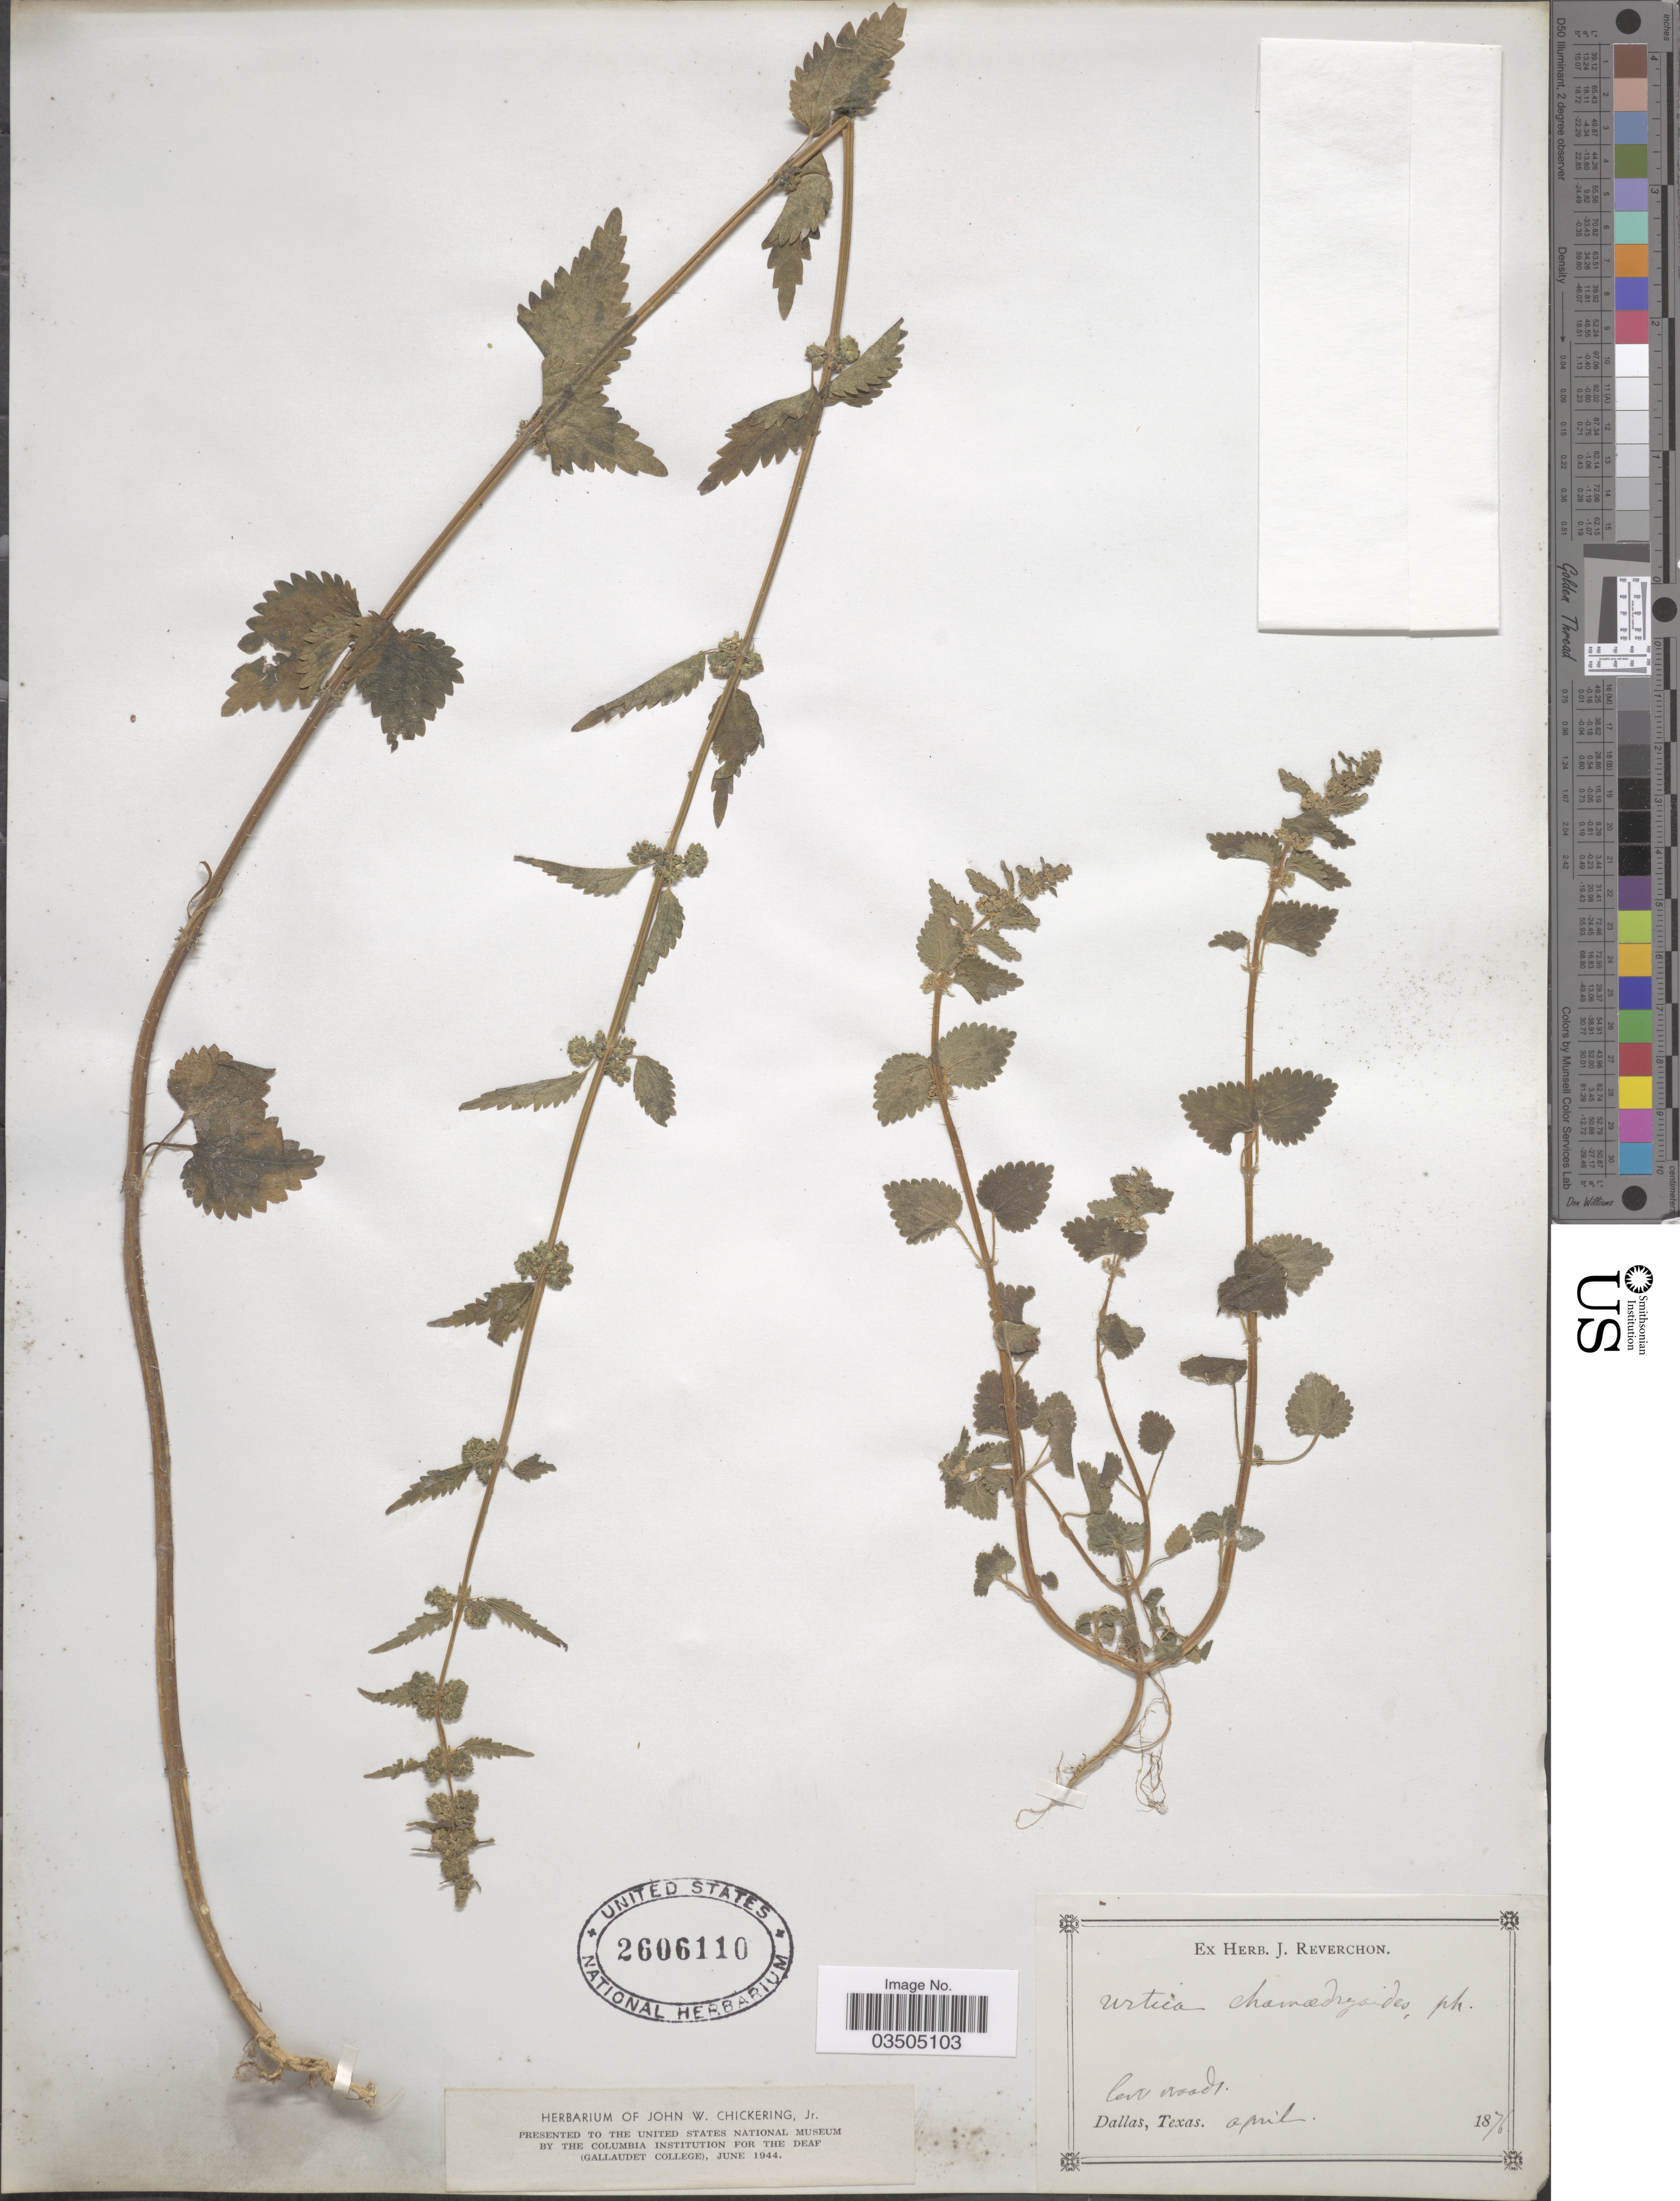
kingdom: Plantae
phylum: Tracheophyta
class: Magnoliopsida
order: Rosales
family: Urticaceae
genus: Urtica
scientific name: Urtica chamaedryoides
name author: Pursh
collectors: ex herb. J. Reverchon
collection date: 1876-04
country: United States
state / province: Texas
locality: Dallas.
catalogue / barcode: US 2606110